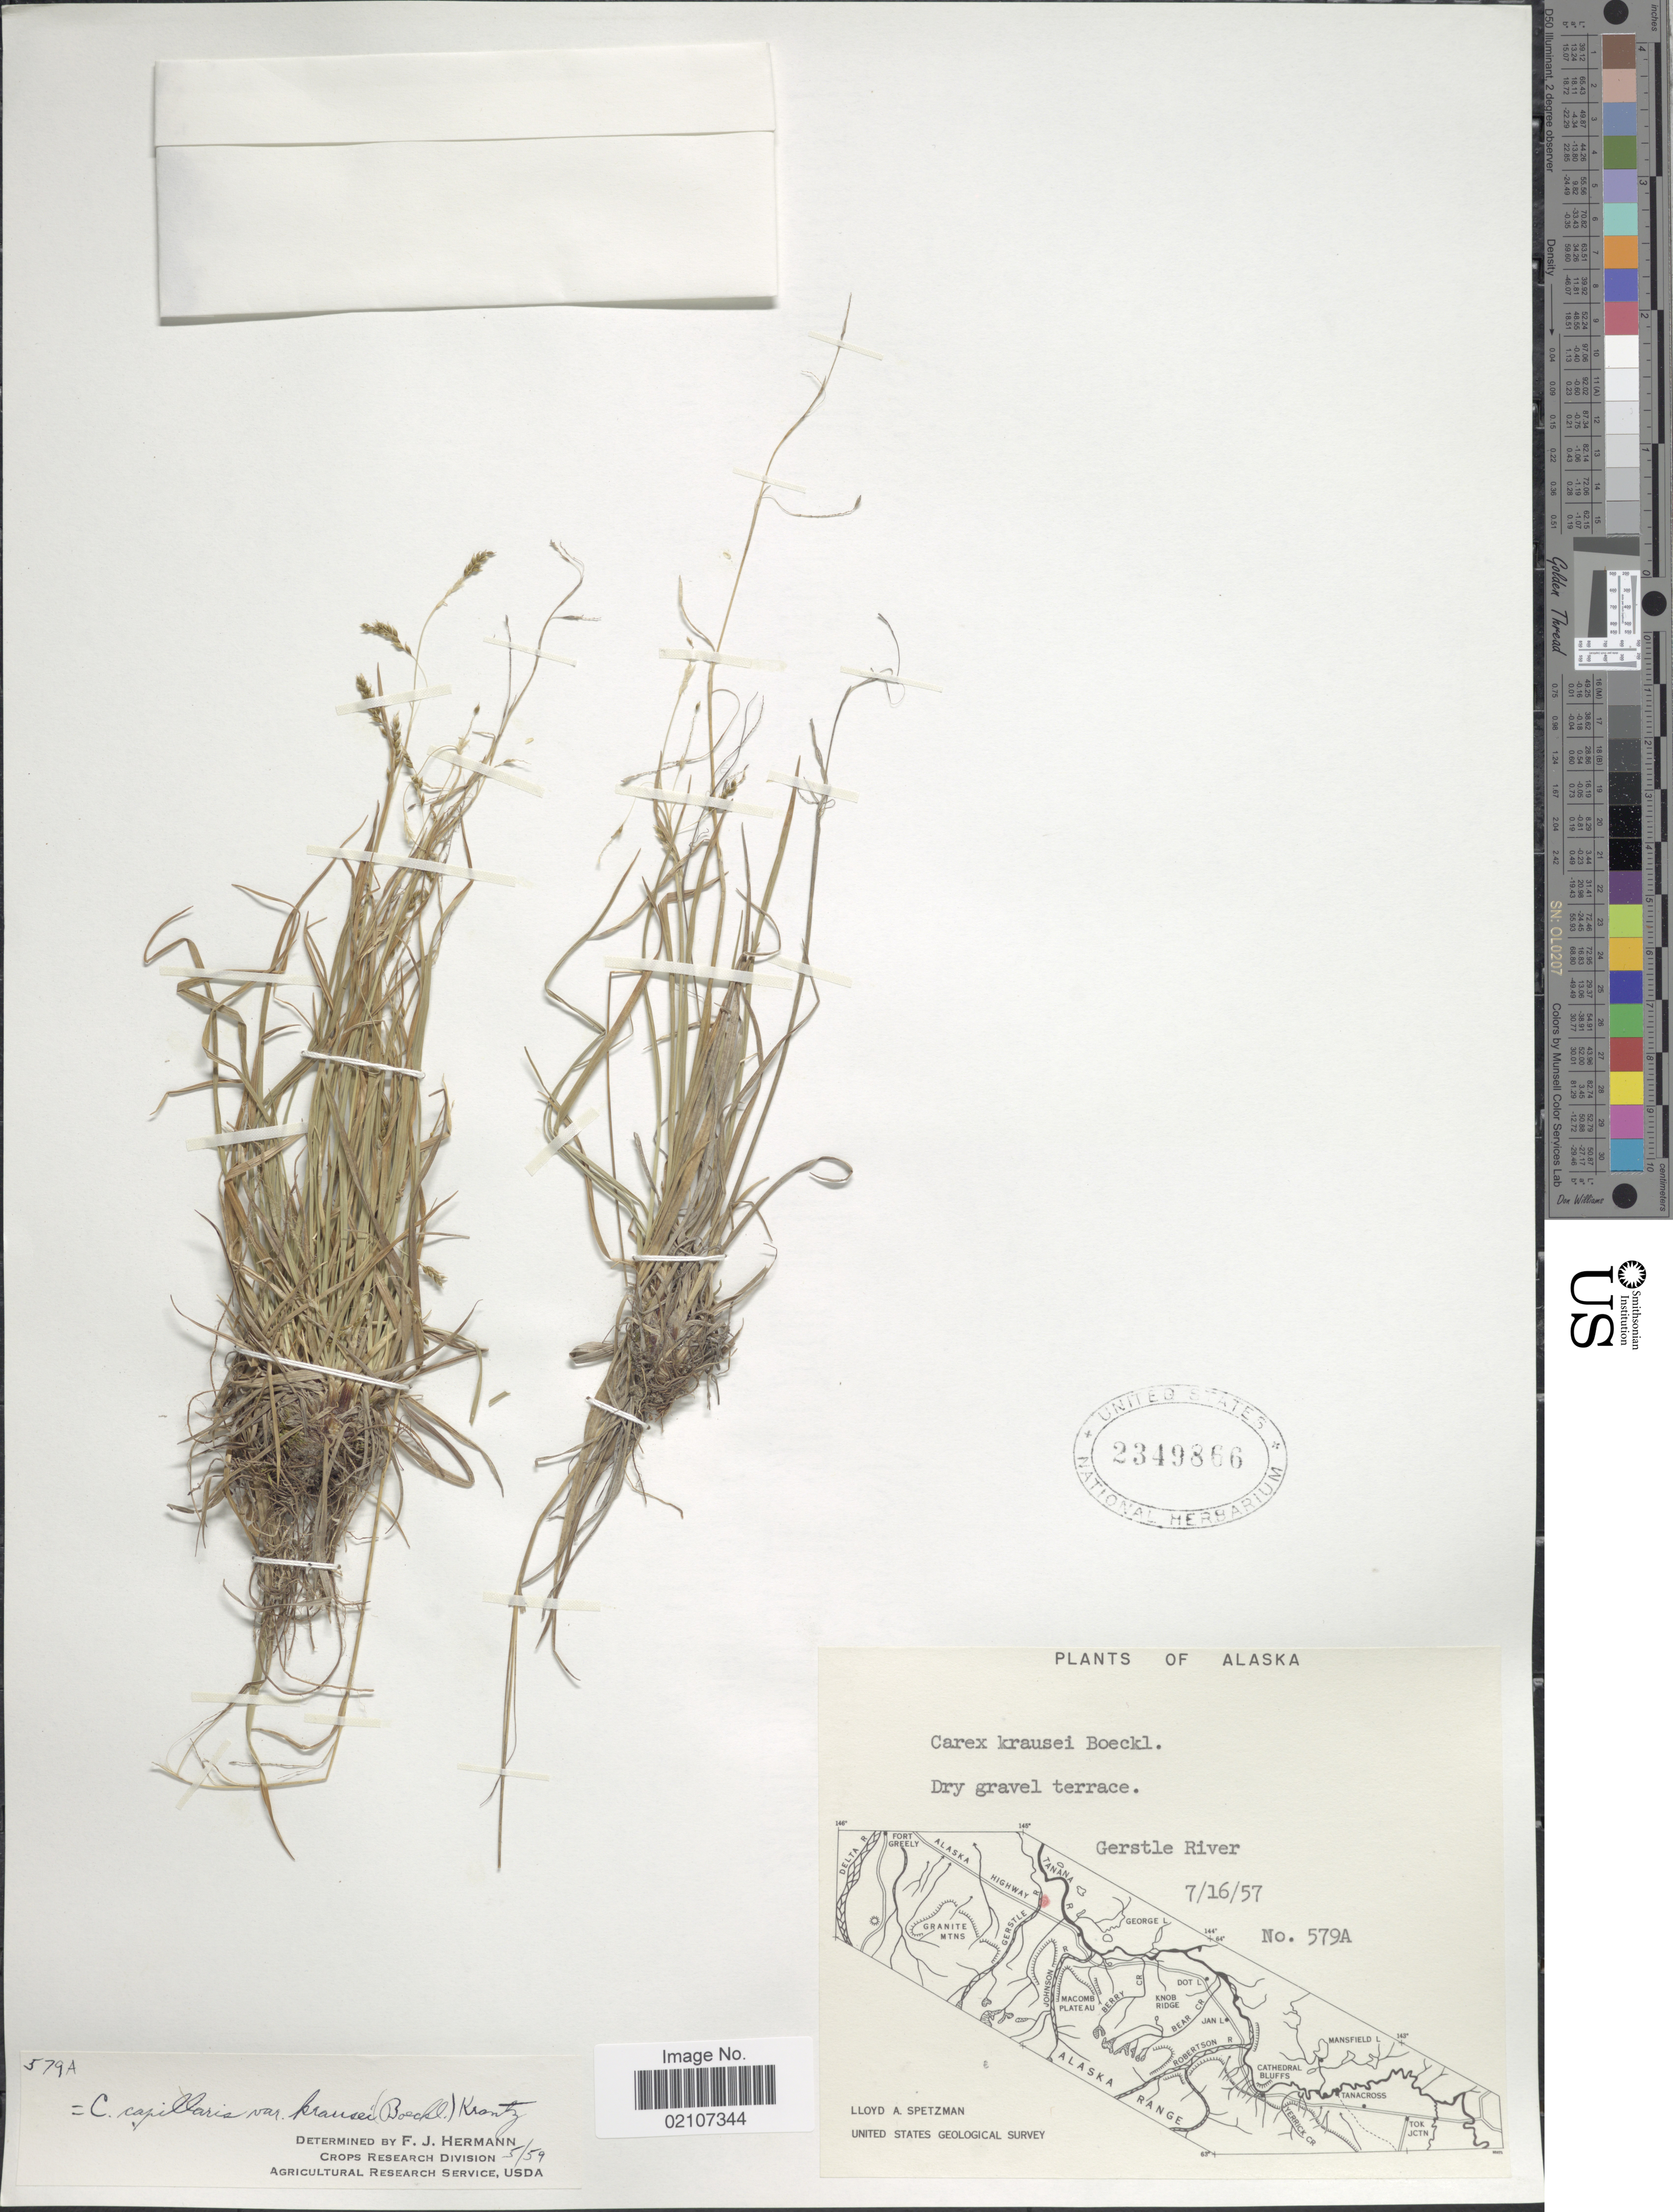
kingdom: Plantae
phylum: Tracheophyta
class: Liliopsida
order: Poales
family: Cyperaceae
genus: Carex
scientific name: Carex capillaris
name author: L.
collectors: L. Spetzman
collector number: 579A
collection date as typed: Transcribed d/m/y: 16/7/57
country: United States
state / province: Alaska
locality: Dry gravel terrace. Gerstle River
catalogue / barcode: US 2349866